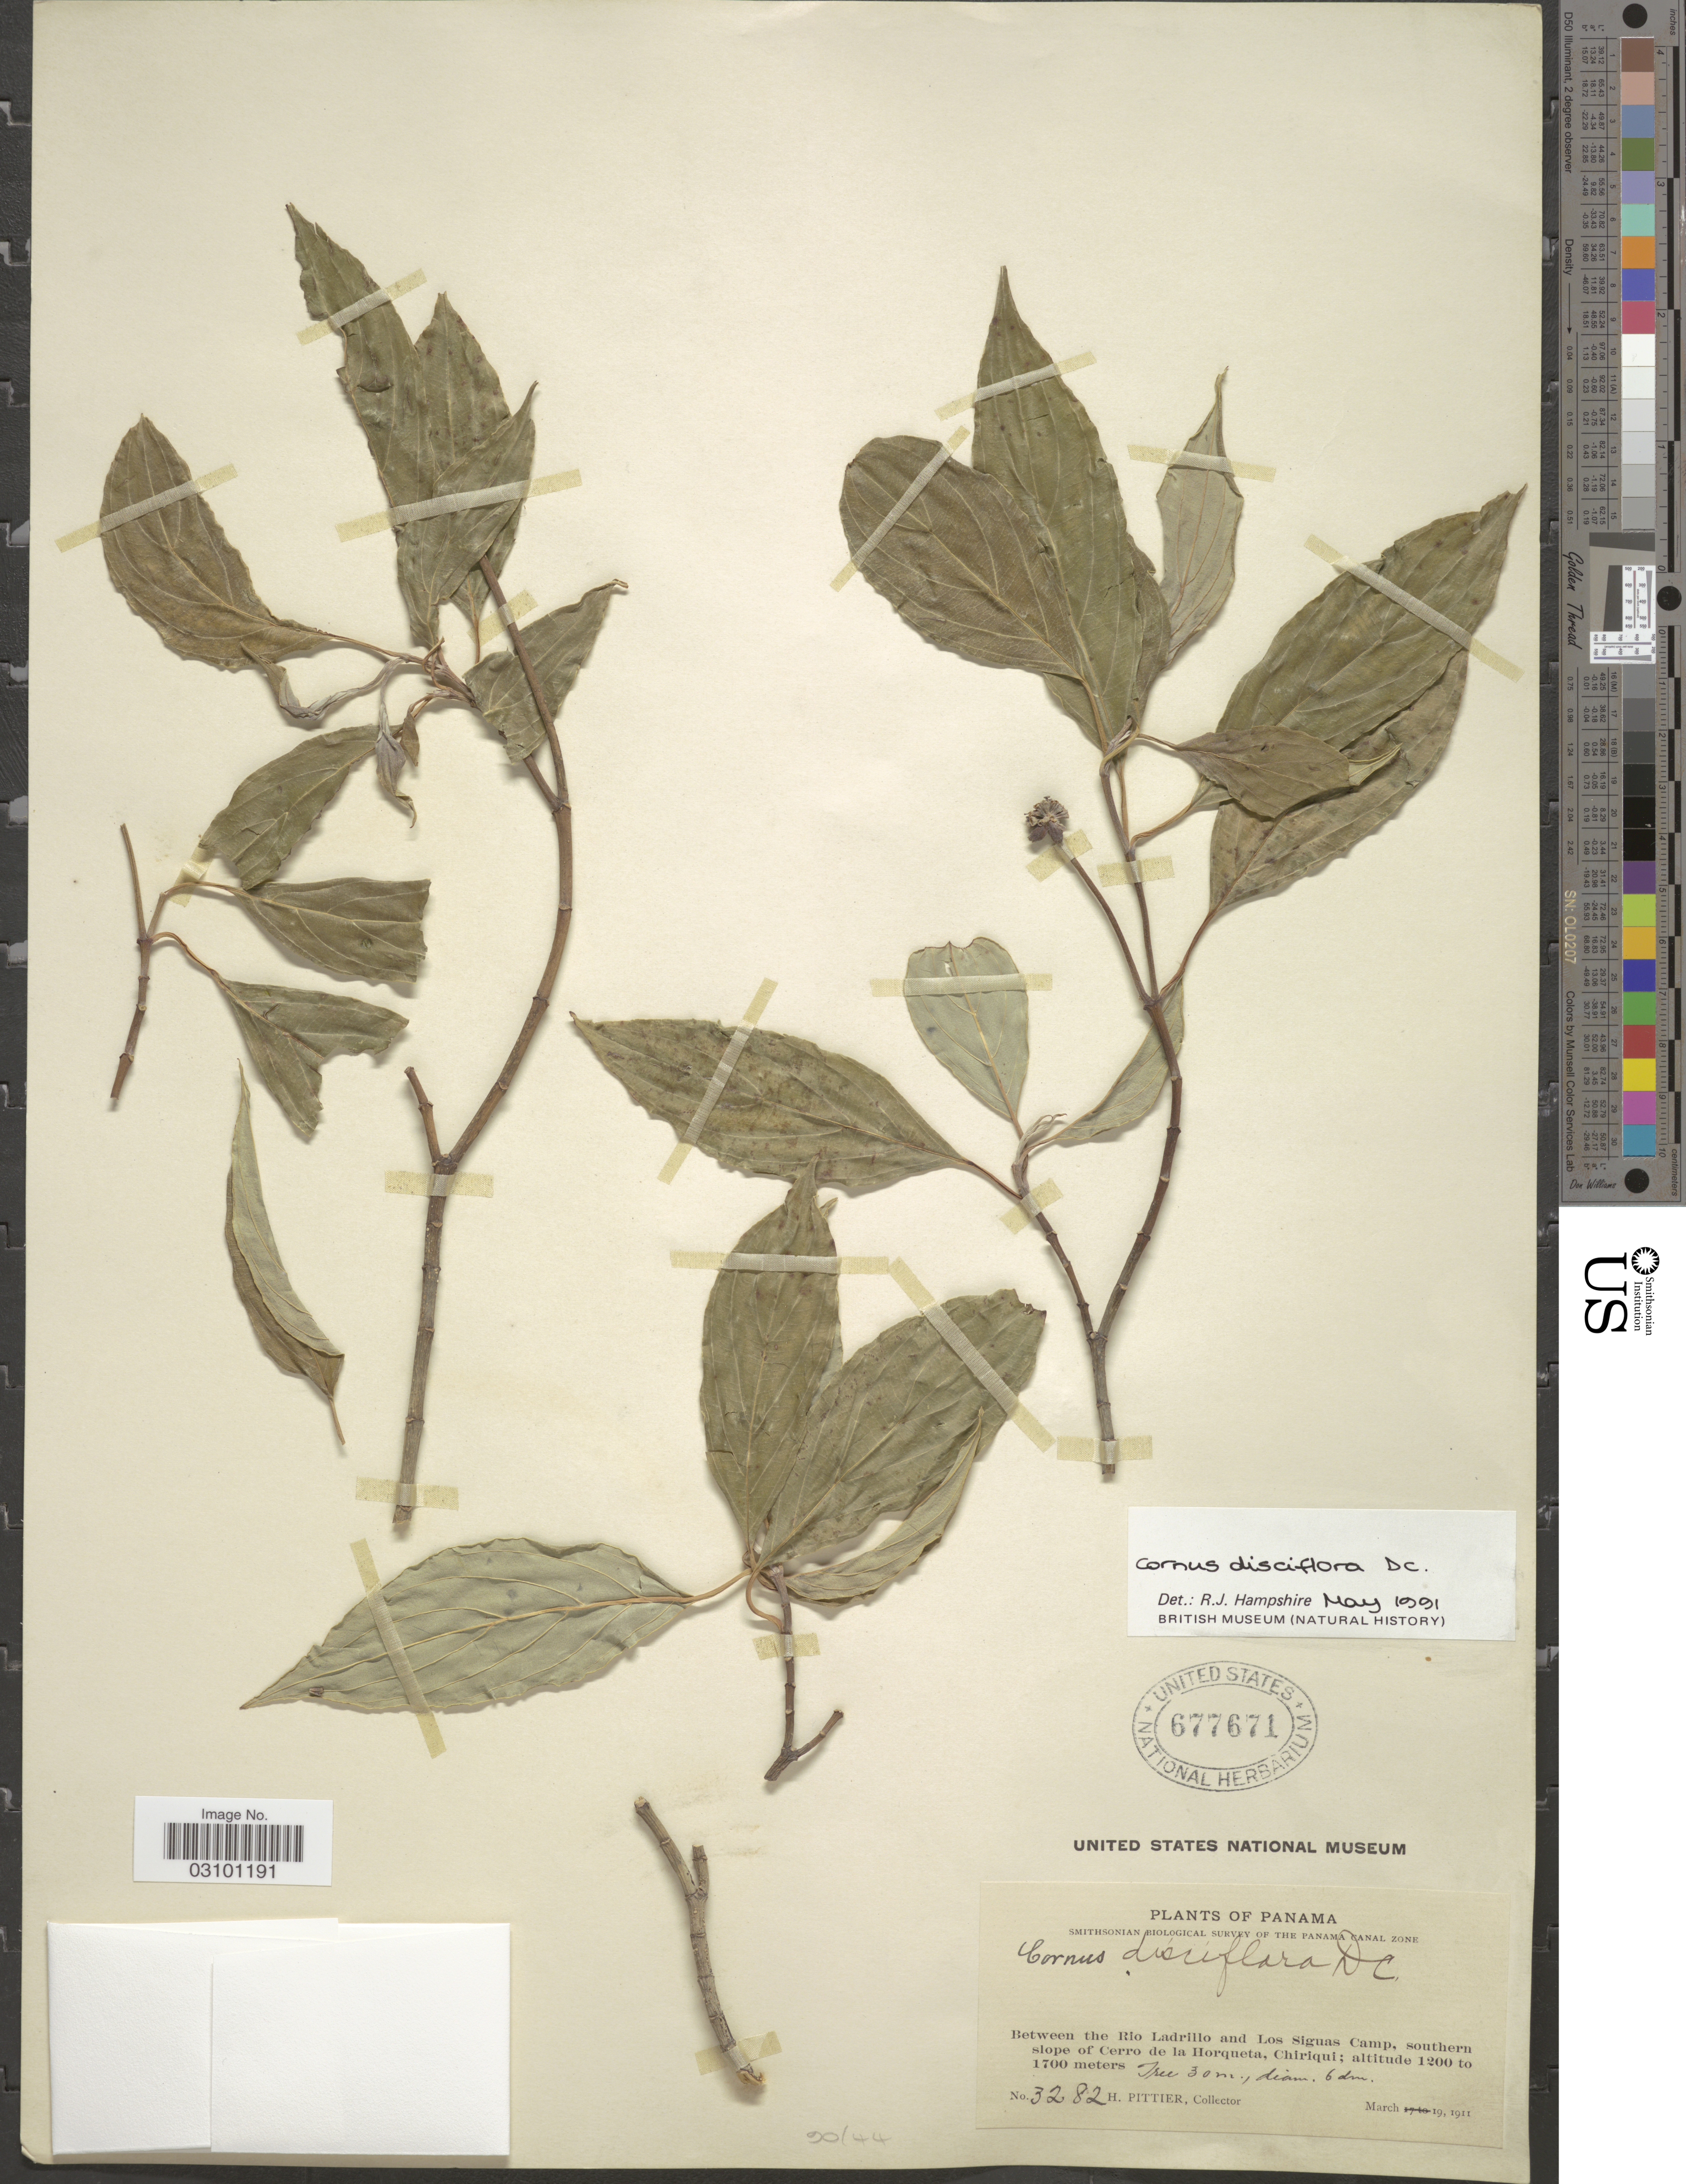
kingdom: Plantae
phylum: Tracheophyta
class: Magnoliopsida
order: Cornales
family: Cornaceae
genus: Cornus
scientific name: Cornus disciflora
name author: Moc. & Sessé ex DC.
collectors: H. F. Pittier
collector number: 3282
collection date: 1911-03-19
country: Panama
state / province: Chiriqui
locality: Between the Rio Ladrillo and Los Siguas Camp, southern slope of Cerro de la Horqueta, Chiriqui.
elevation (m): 1200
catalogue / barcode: US 677671